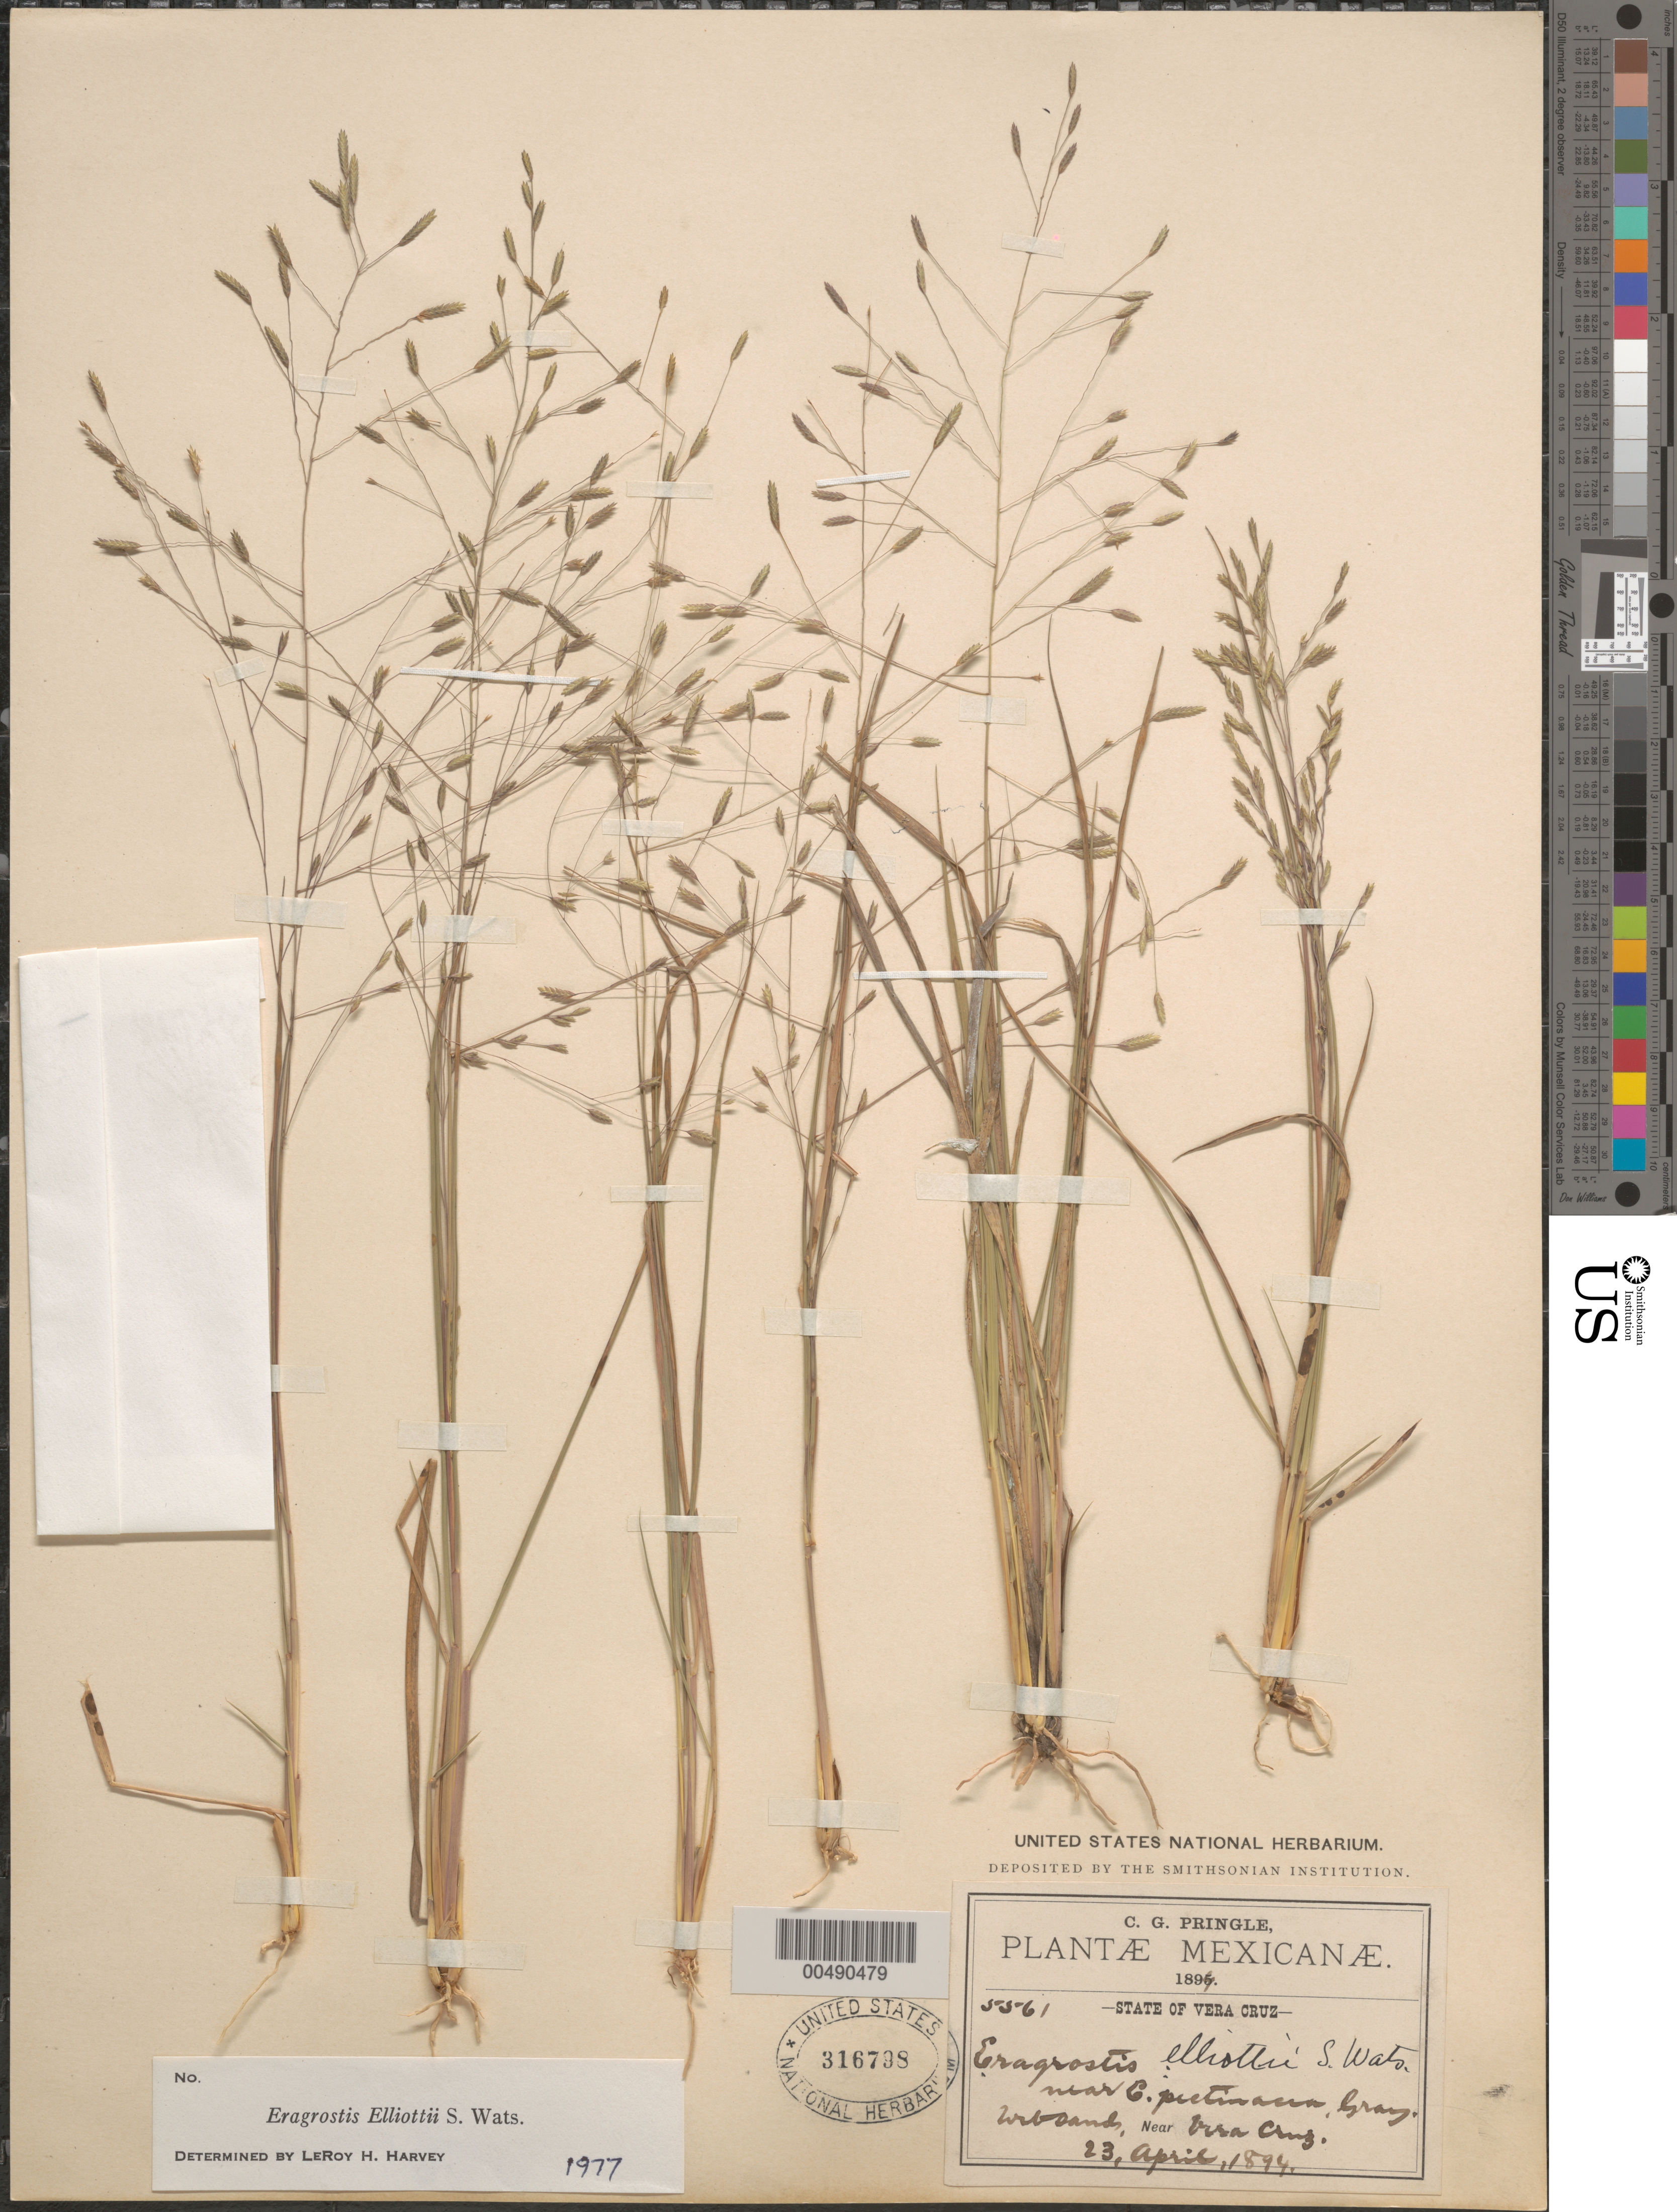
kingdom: Plantae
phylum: Tracheophyta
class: Liliopsida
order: Poales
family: Poaceae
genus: Eragrostis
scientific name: Eragrostis elliottii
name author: S. Watson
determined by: Harvey, L. H.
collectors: C. G. Pringle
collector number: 5561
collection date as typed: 23 Apr 1894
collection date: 1894-04-23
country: Mexico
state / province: Veracruz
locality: Near Veracruz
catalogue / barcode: US 316798